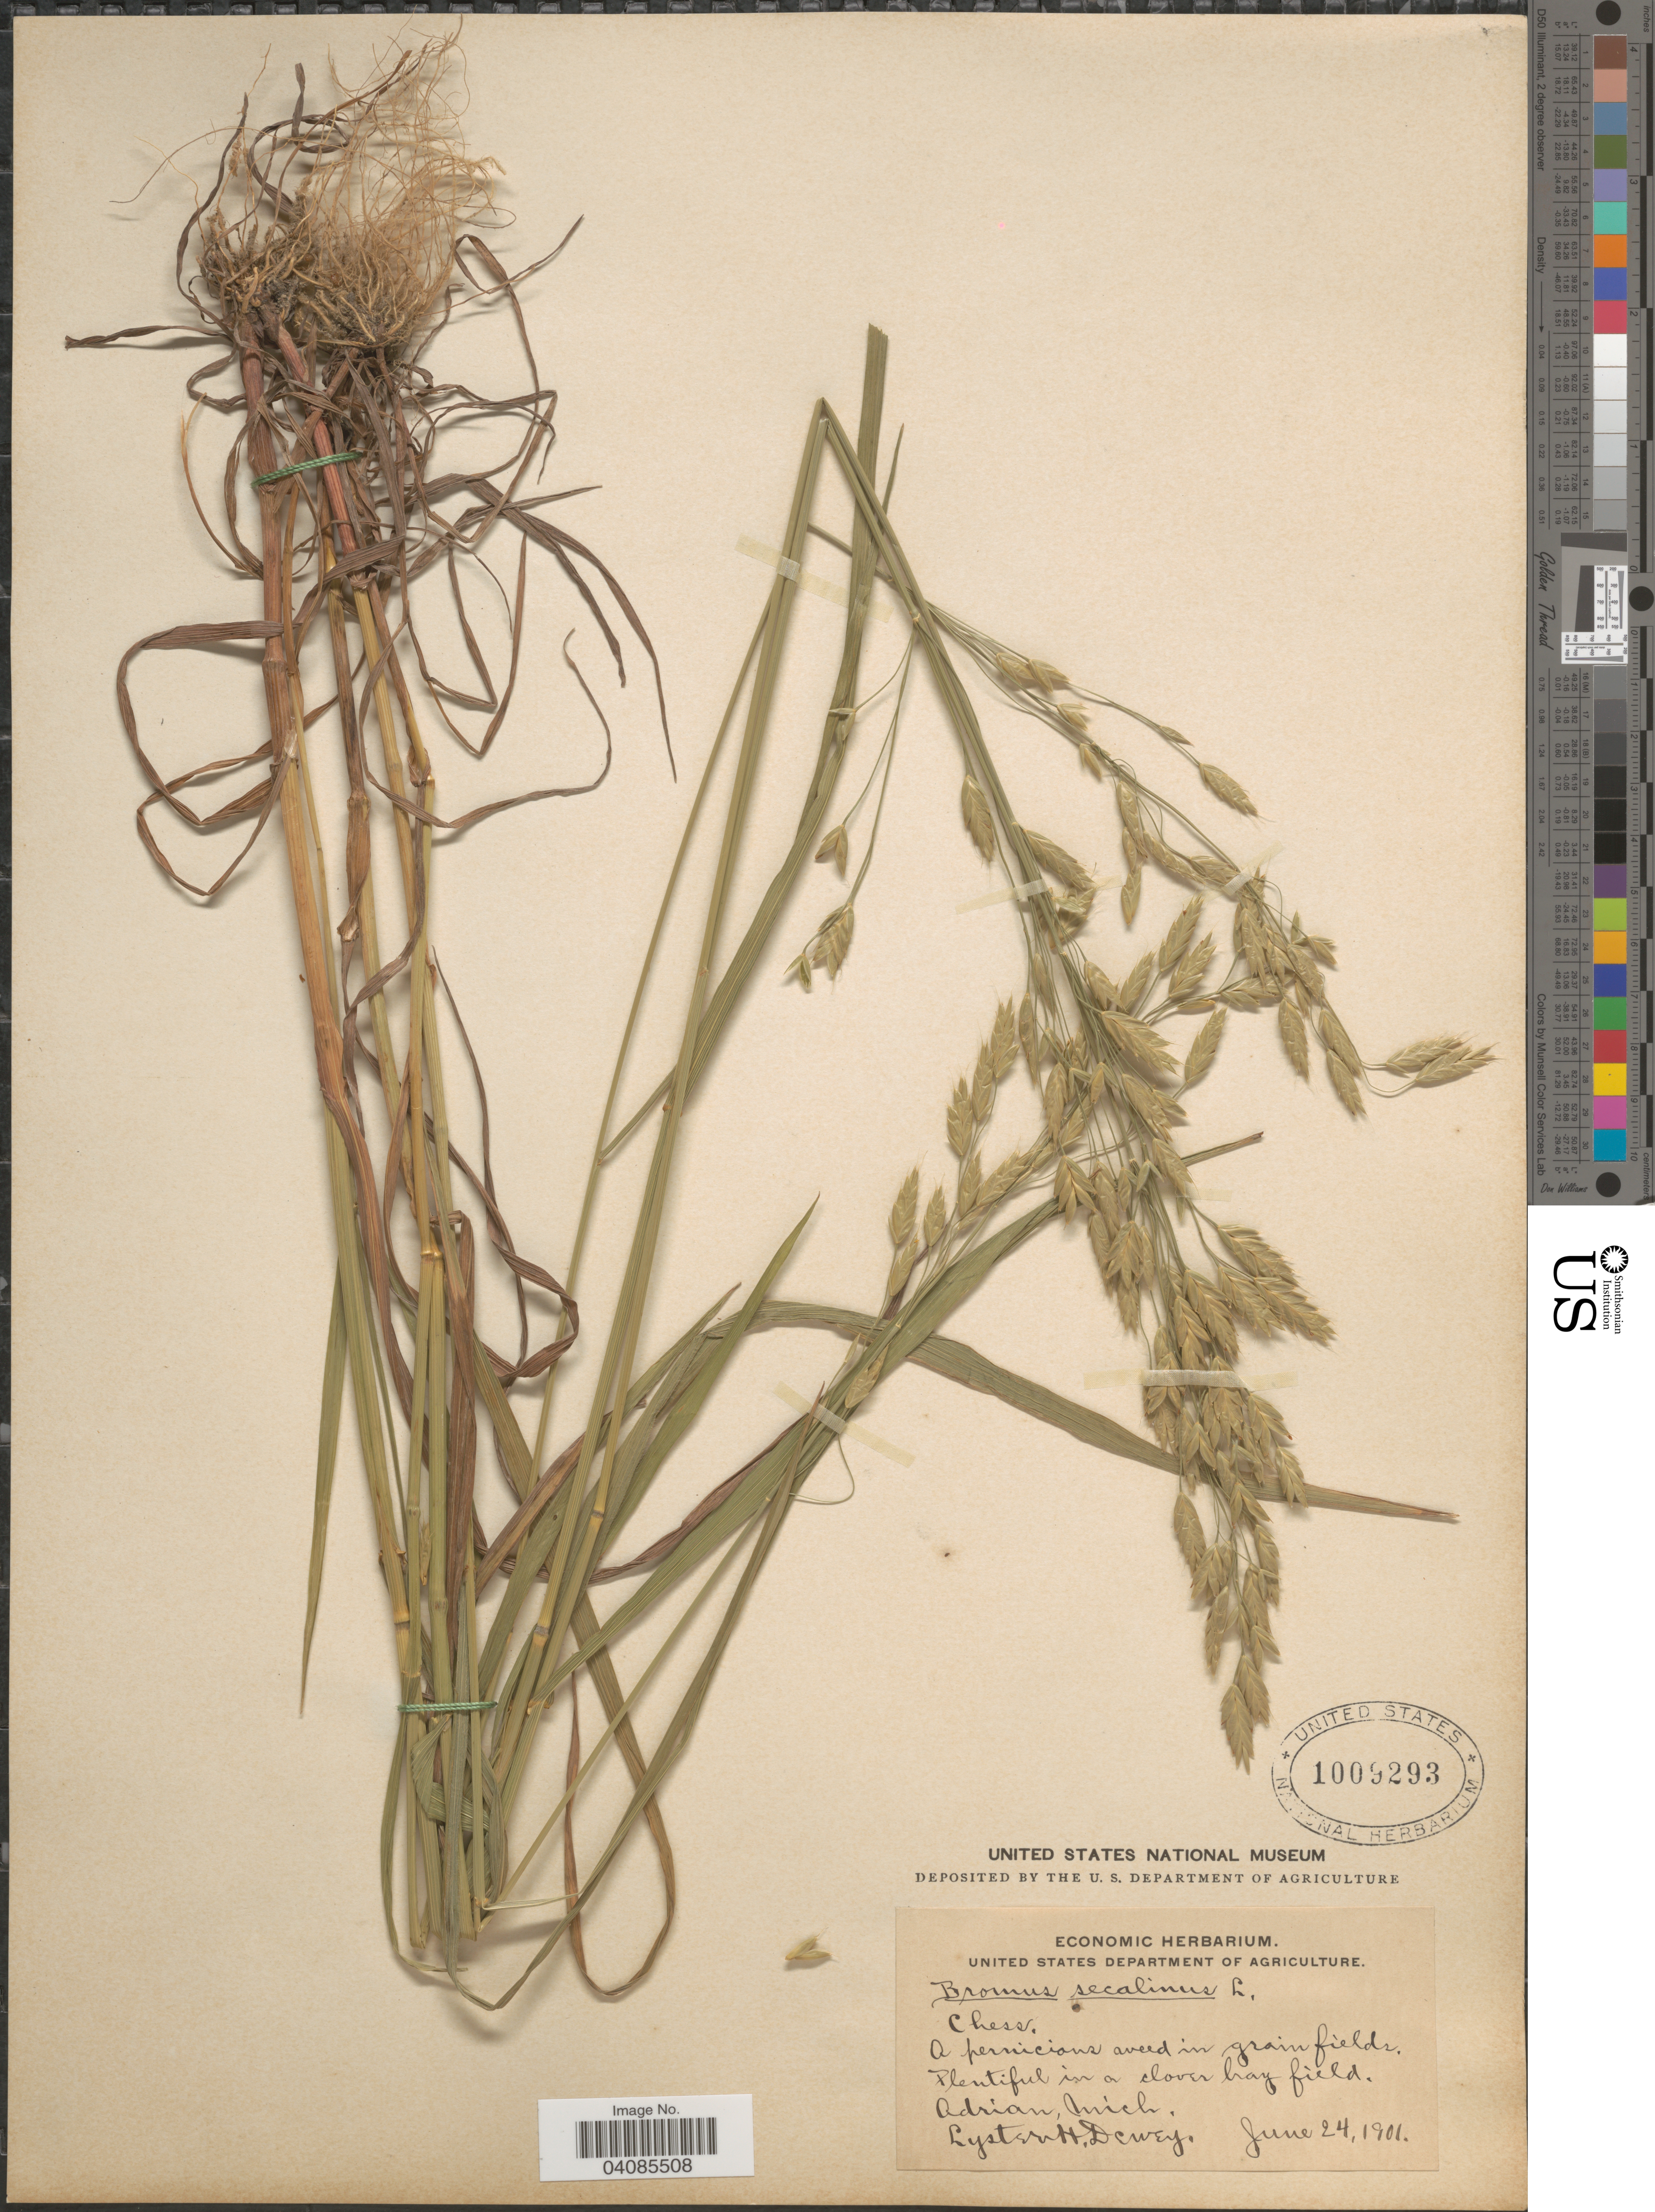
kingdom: Plantae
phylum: Tracheophyta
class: Liliopsida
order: Poales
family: Poaceae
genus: Bromus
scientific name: Bromus secalinus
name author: L.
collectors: L. H. Dewey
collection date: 1901-06-24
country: United States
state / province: Michigan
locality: Adrian.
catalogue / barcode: US 1009293